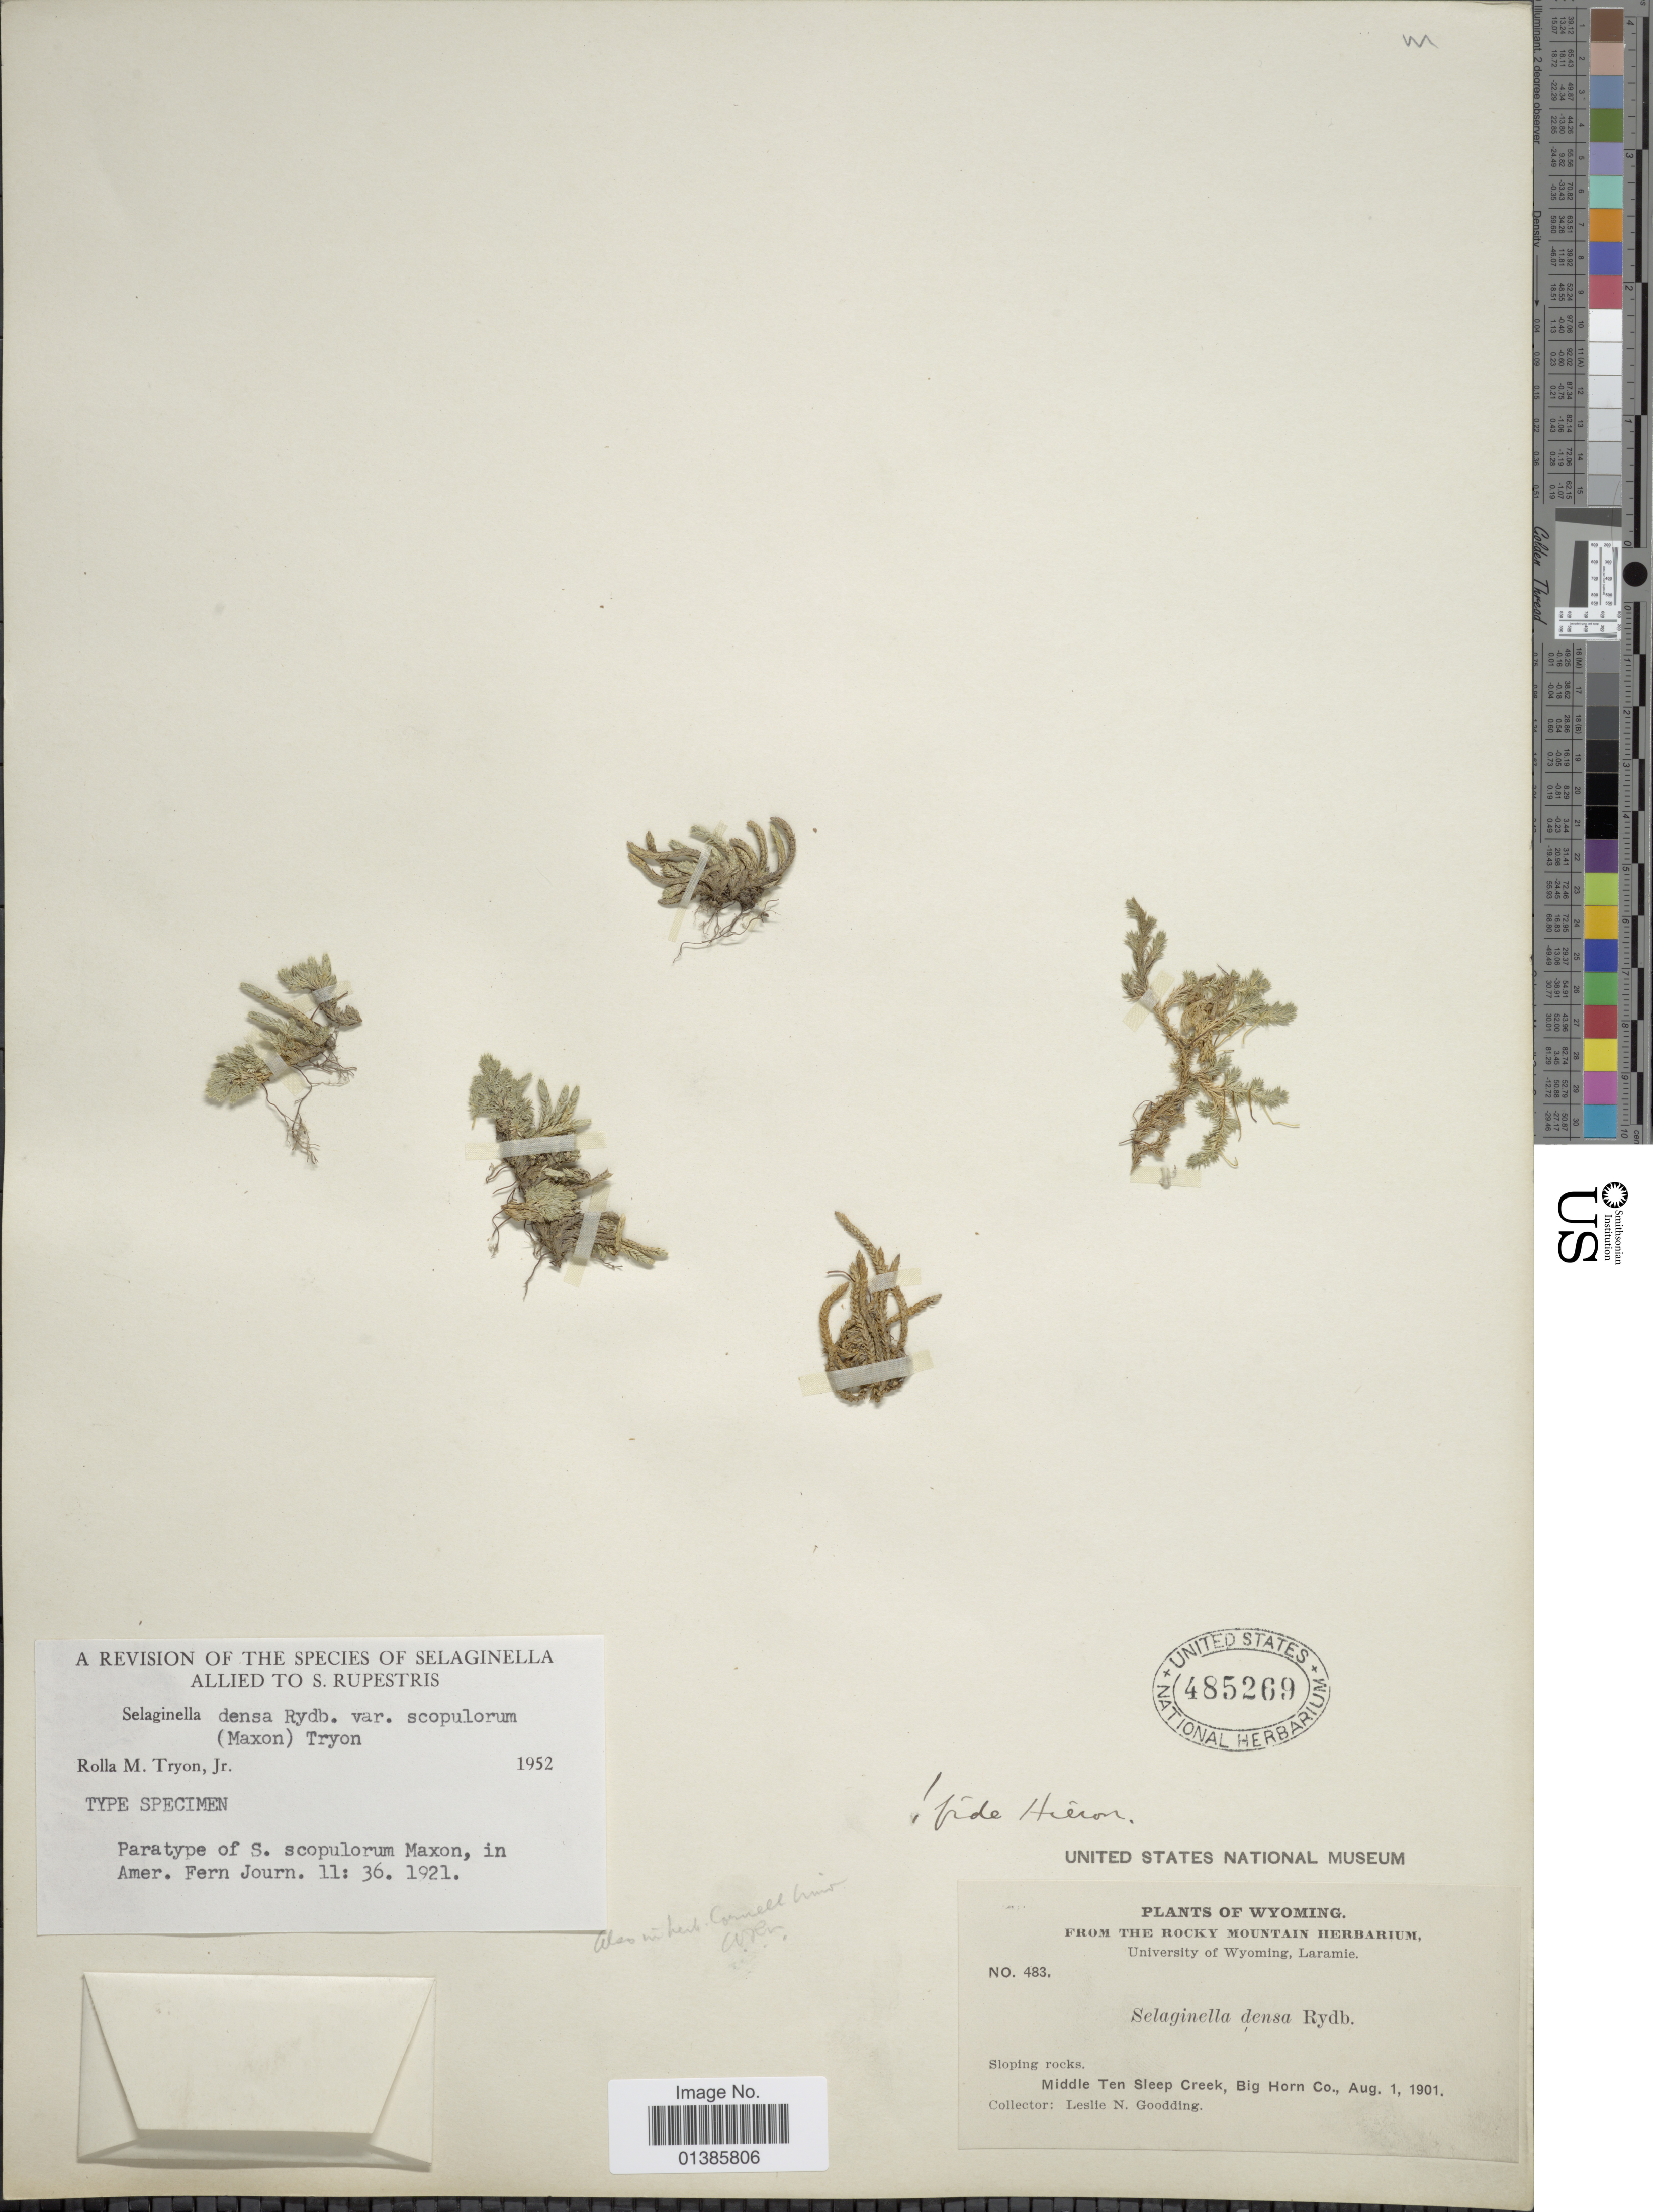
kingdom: Plantae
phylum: Tracheophyta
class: Lycopodiopsida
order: Selaginellales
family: Selaginellaceae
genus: Selaginella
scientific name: Selaginella densa var. scopulorum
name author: (Maxon) R.M. Tryon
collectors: L. N. Goodding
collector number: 483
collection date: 1901-08-01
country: United States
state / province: Wyoming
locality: Middle Ten Sleep Creek, Big Horn Co.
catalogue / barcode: US 485269